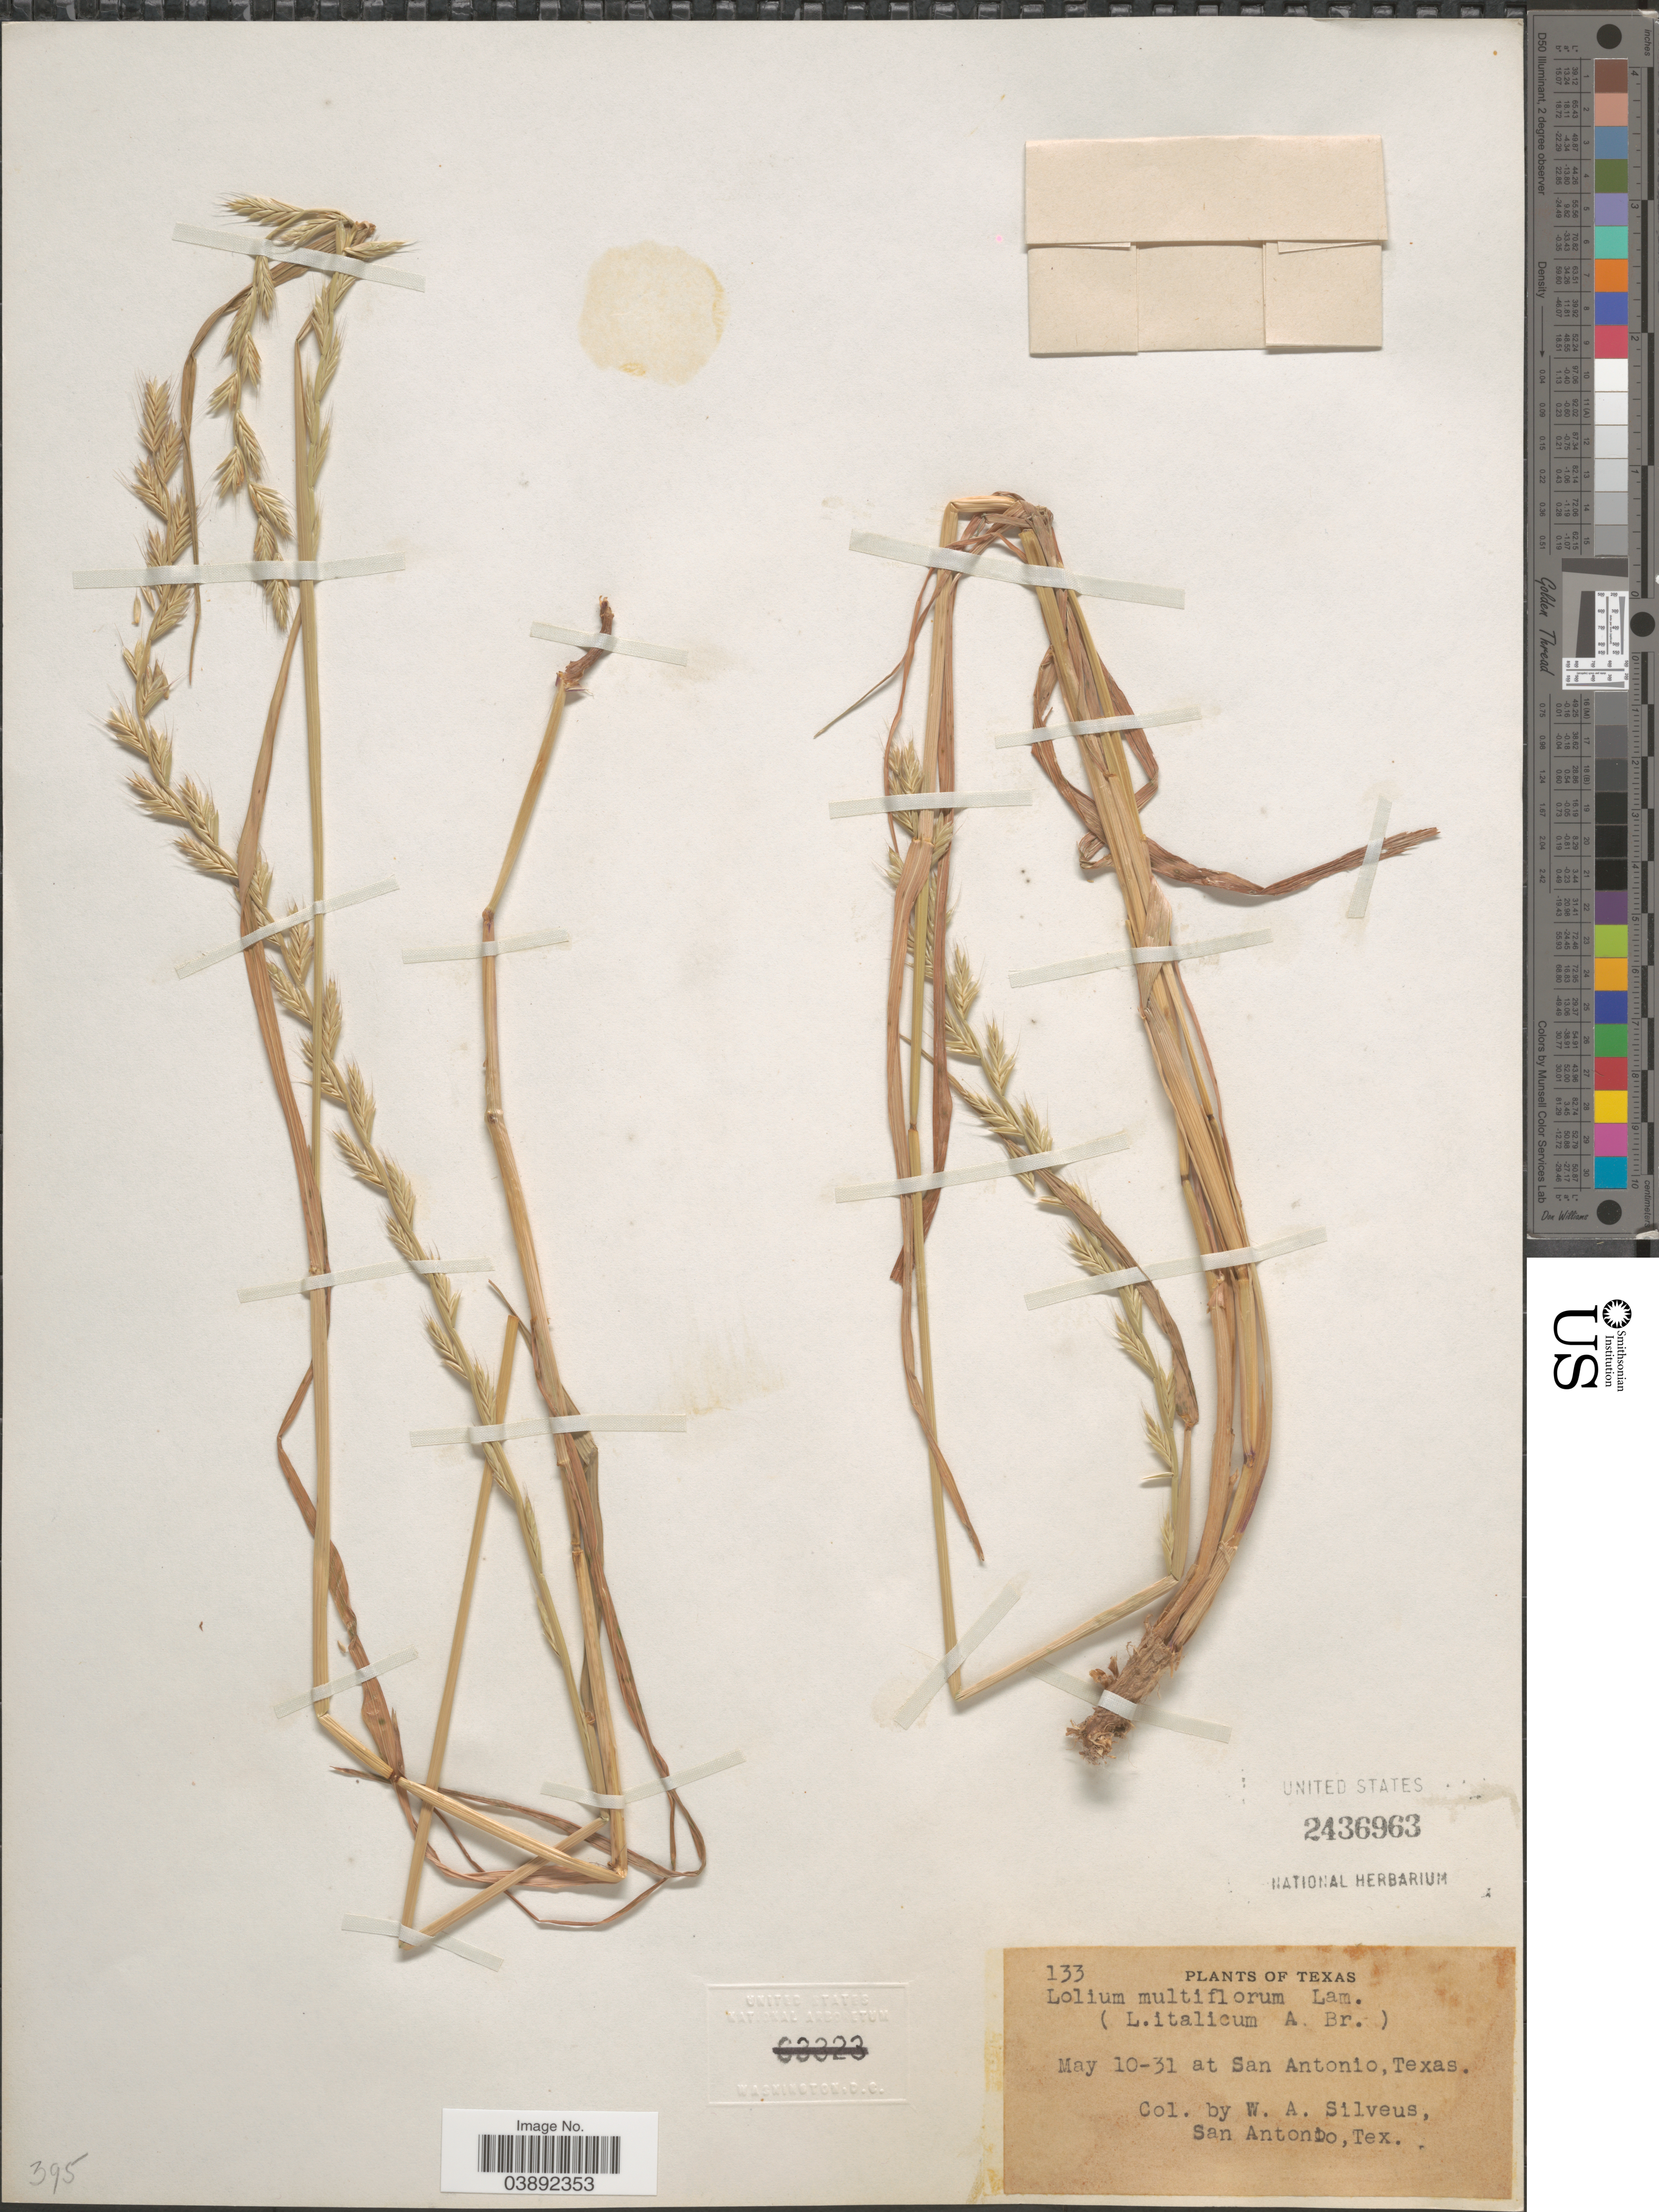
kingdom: Plantae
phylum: Tracheophyta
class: Liliopsida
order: Poales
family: Poaceae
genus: Lolium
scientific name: Lolium multiflorum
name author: Lam.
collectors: W. Silveus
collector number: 133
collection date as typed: Transcribed d/m/y: 10/5/31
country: United States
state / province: Texas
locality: At San Antonio.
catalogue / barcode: US 2436963